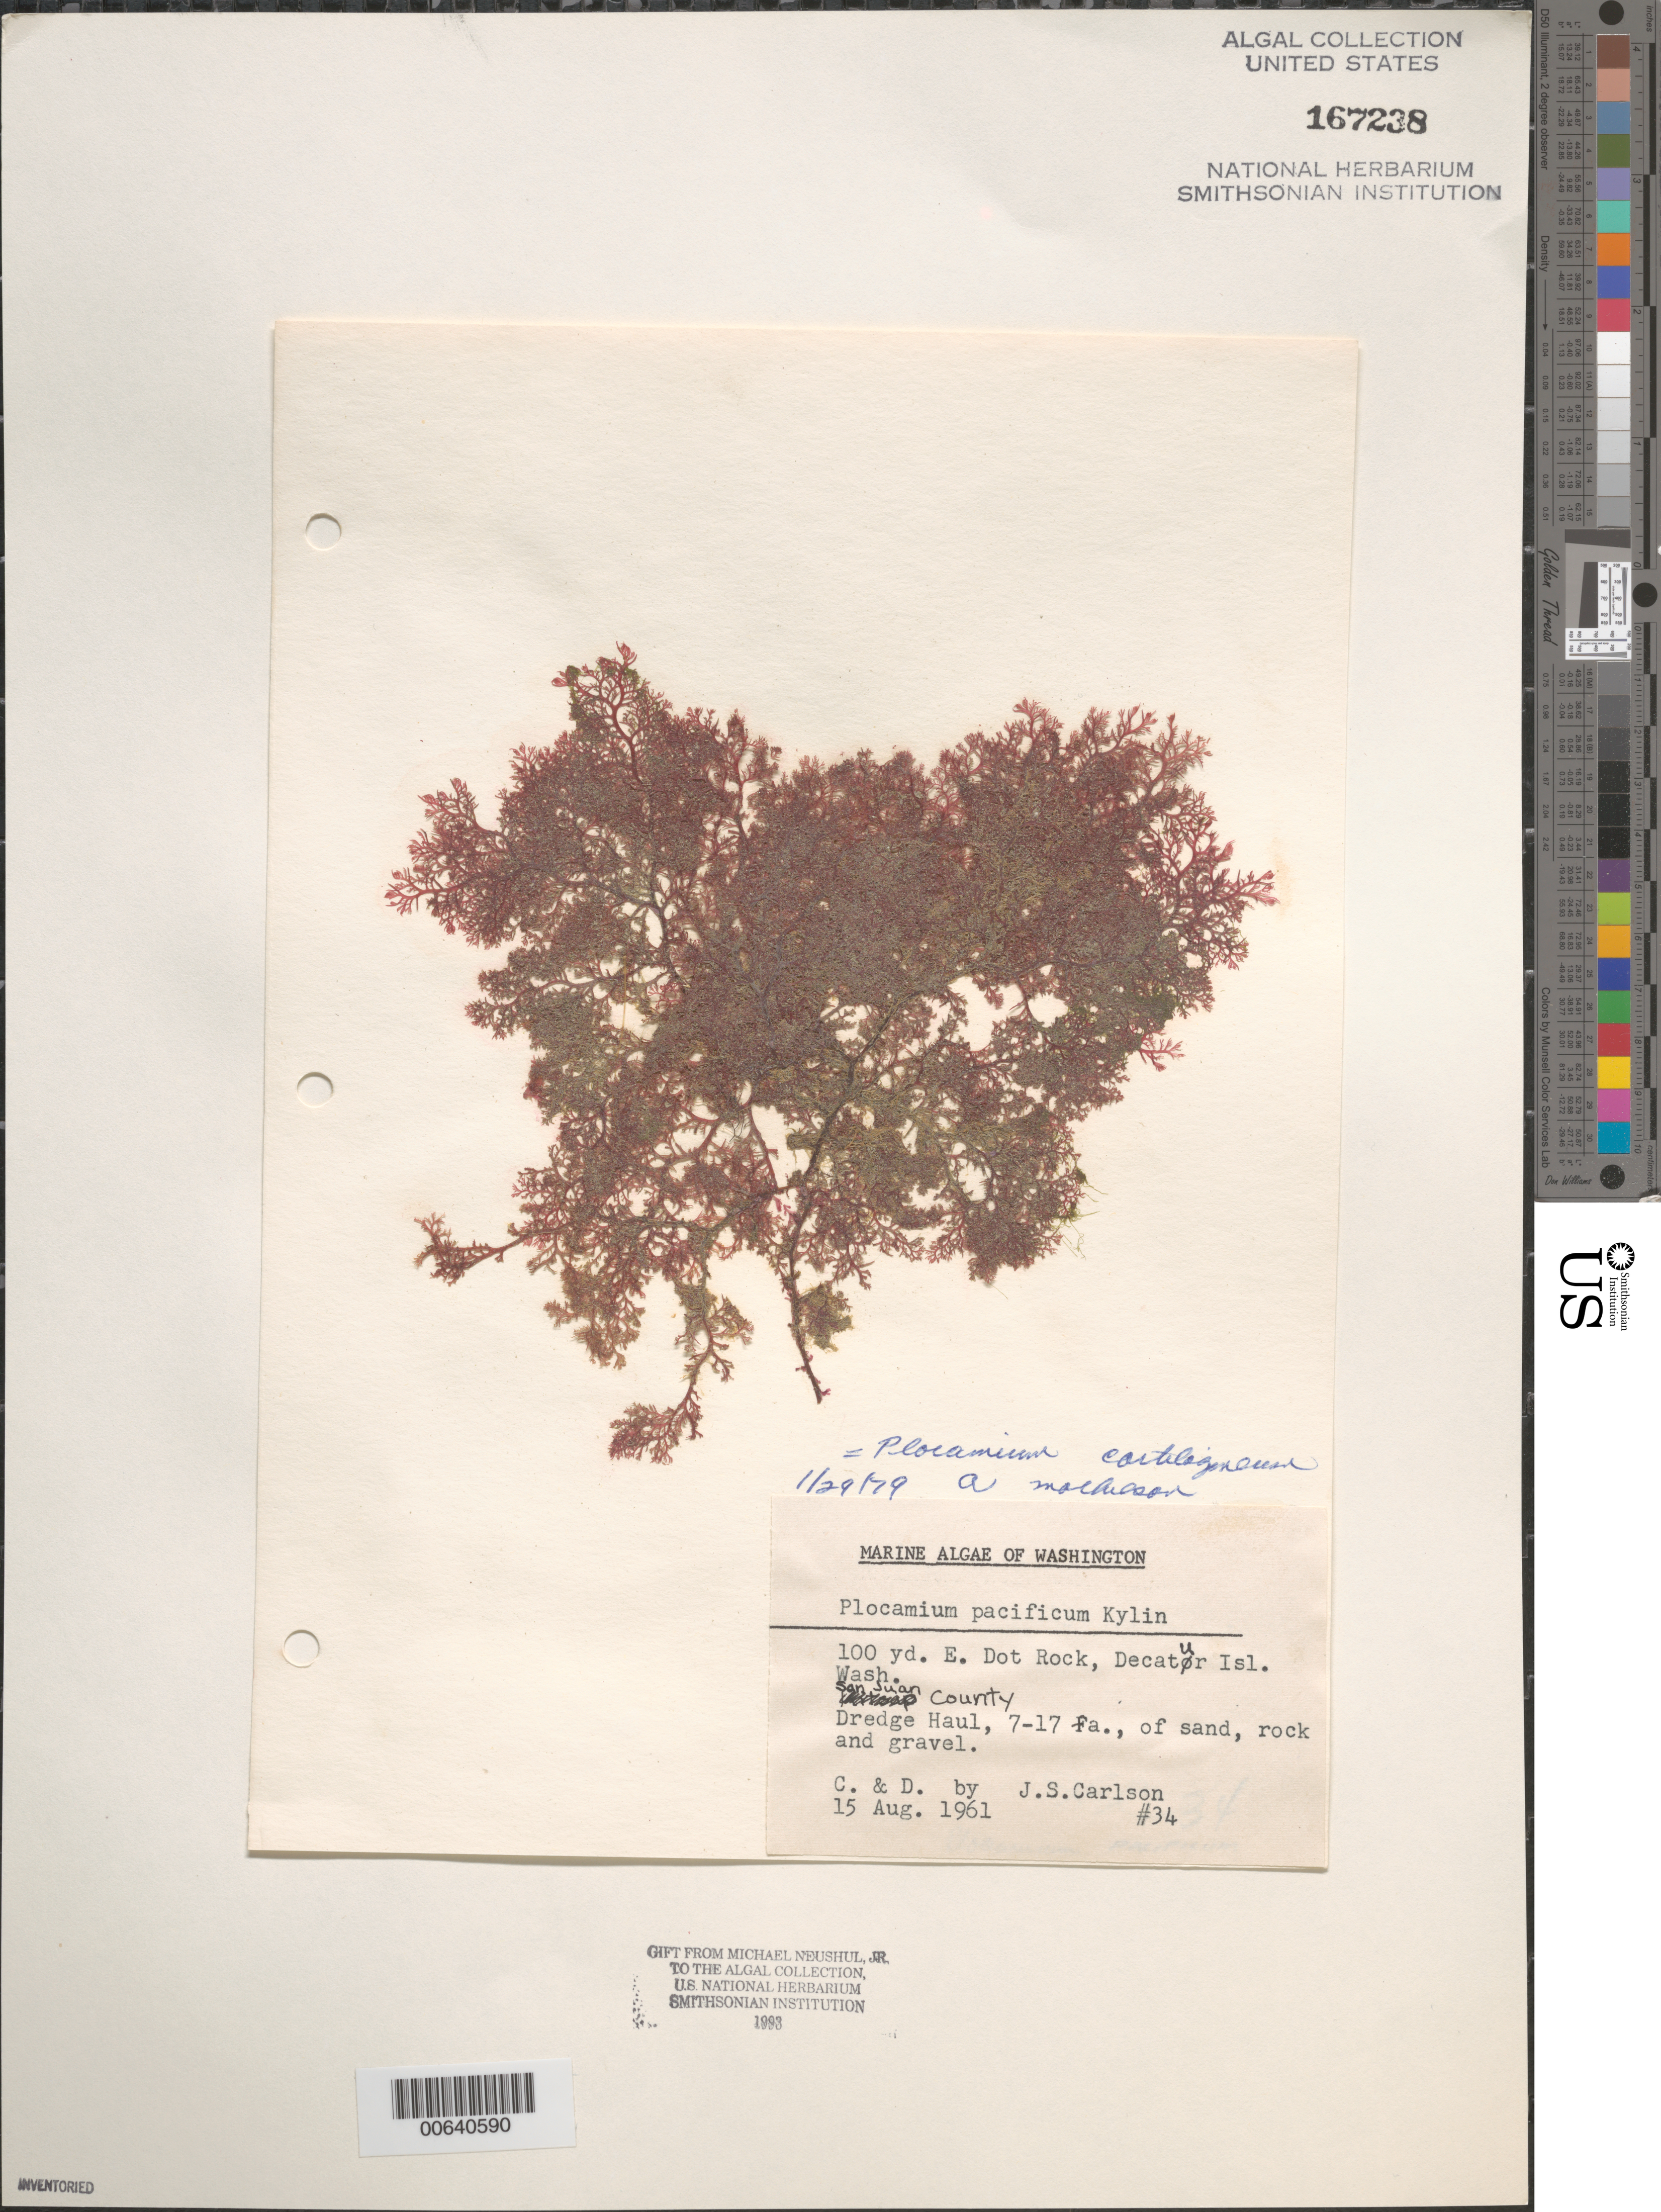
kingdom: Plantae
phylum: Rhodophyta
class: Florideophyceae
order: Plocamiales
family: Plocamiaceae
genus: Plocamium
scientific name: Plocamium cartilagineum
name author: (L.) P.S. Dixon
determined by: Mathieson, A. C.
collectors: J. Carlson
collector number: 34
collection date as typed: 15 Aug 1961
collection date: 1961-08-15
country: United States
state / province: Washington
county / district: San Juan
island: Decatur Island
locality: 100 yards east of Dot Rock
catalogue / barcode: US 167238